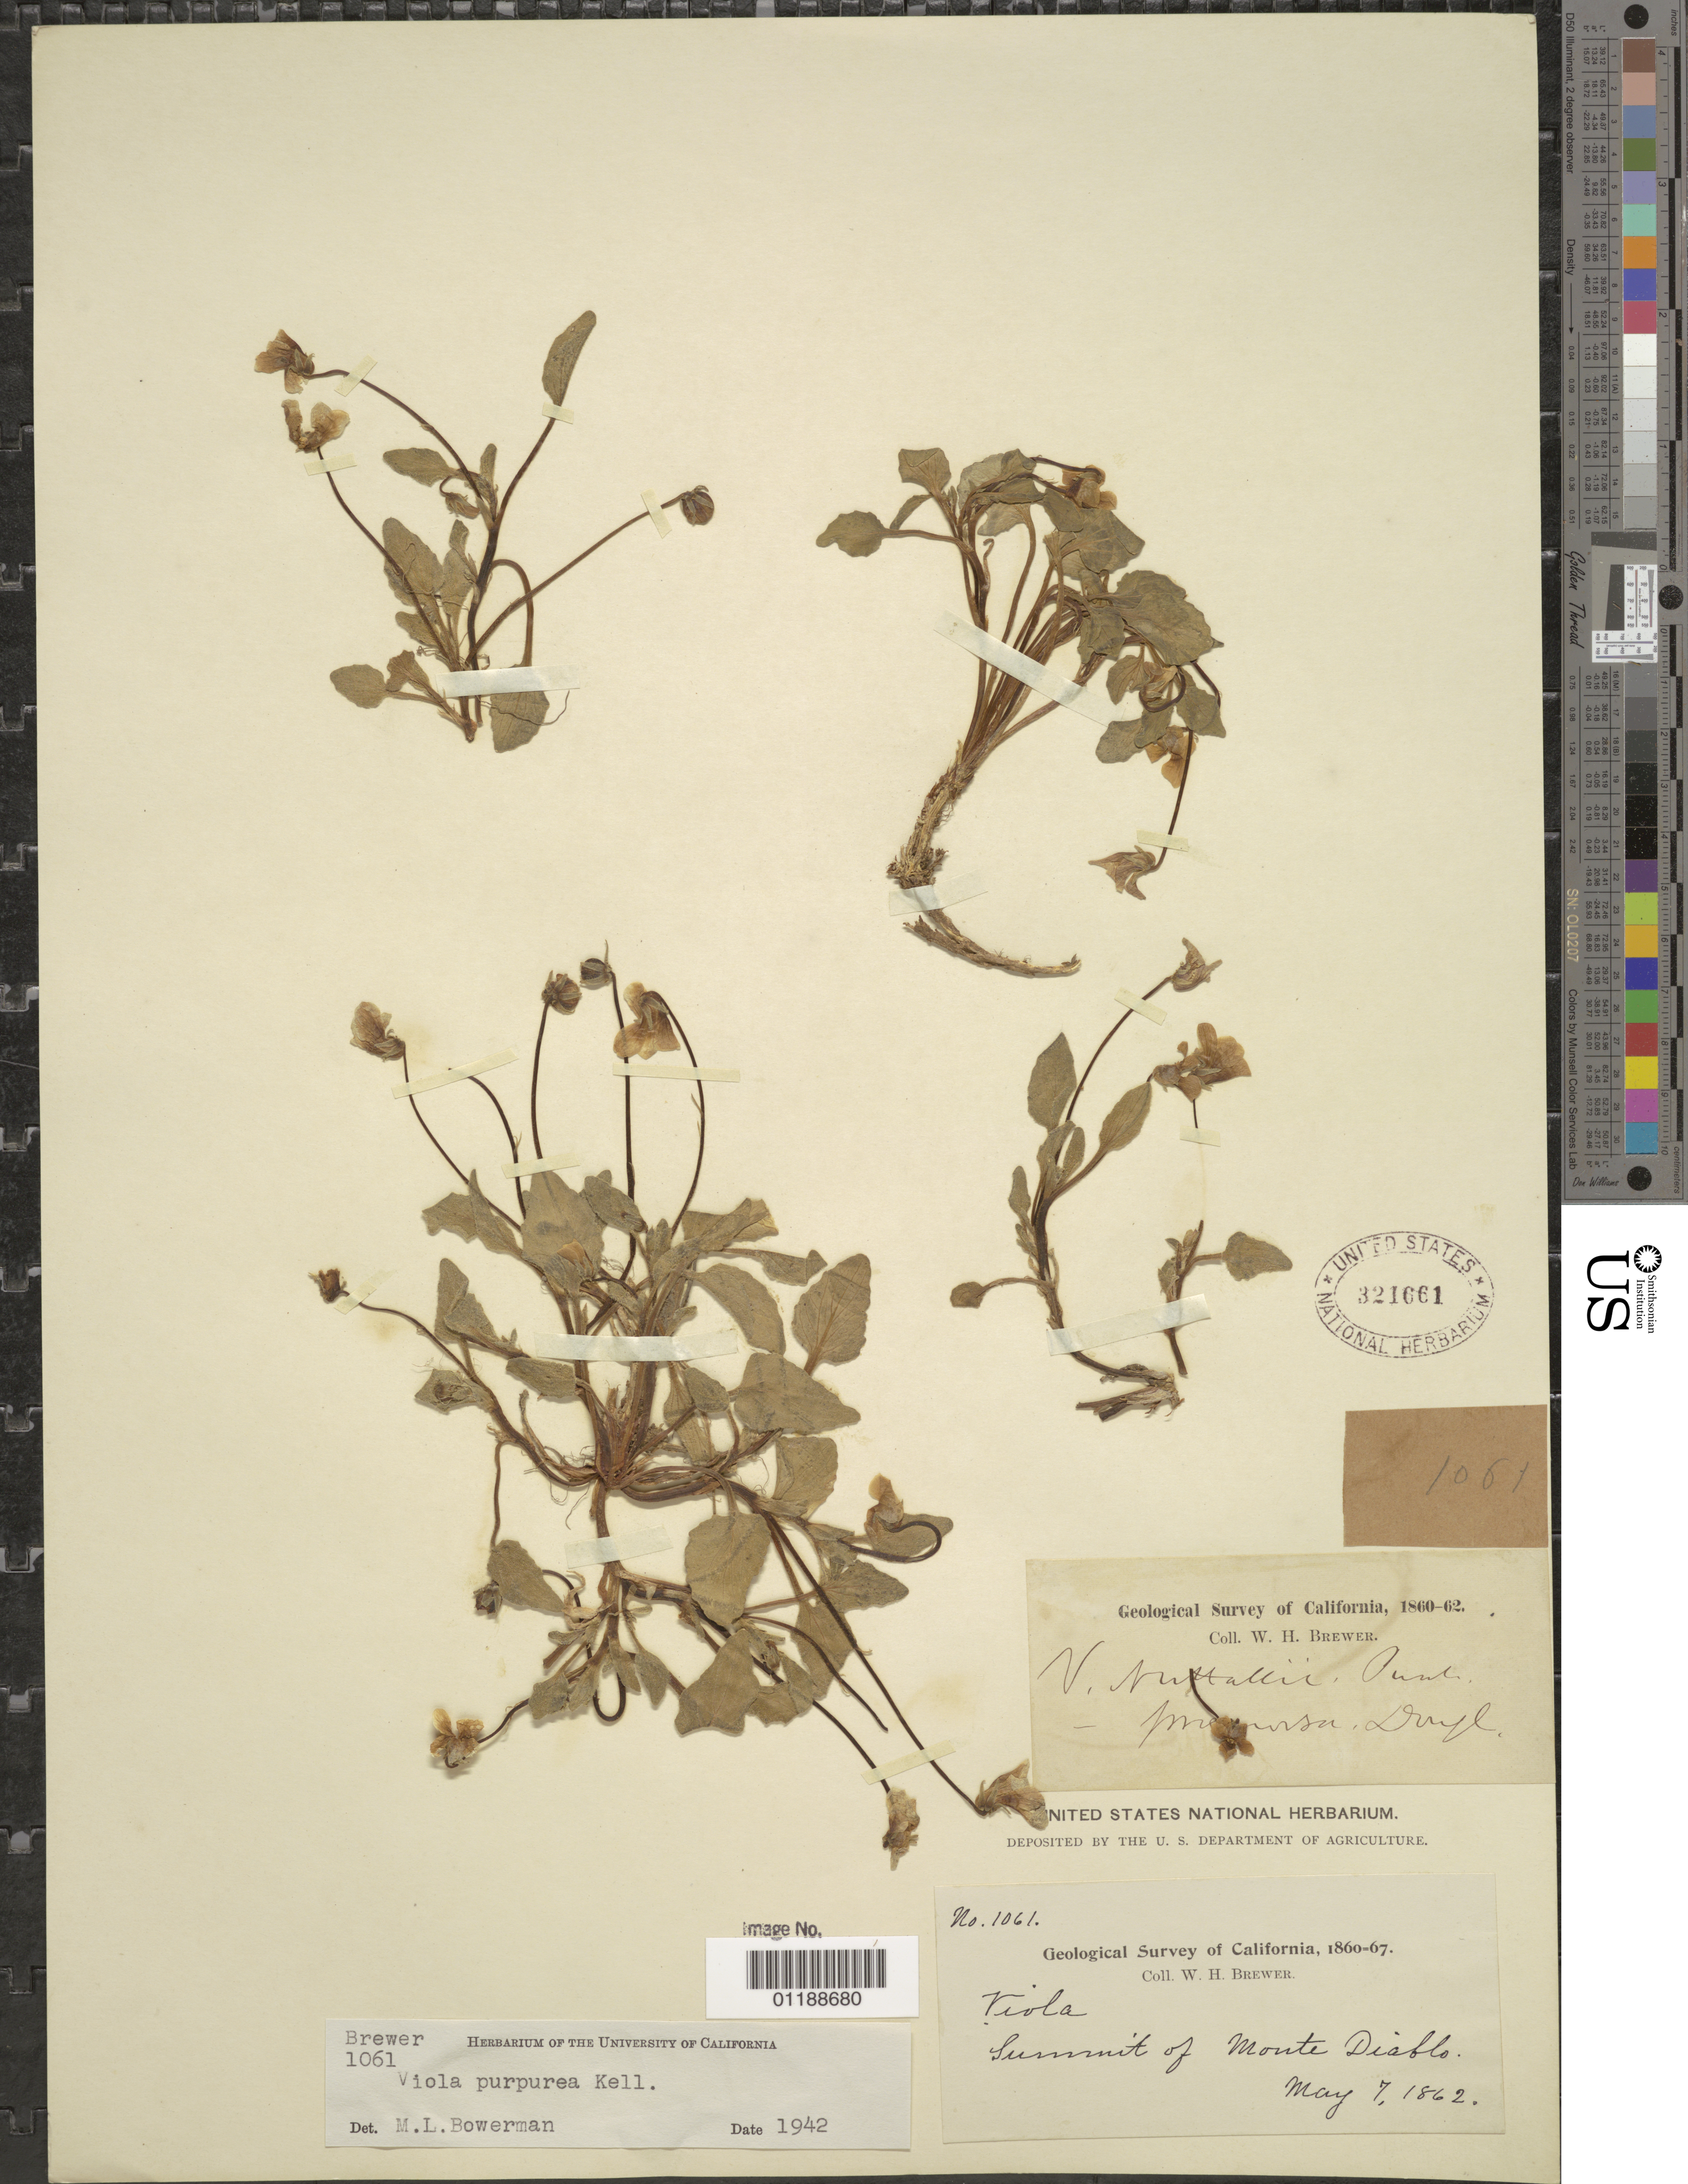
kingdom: Plantae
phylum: Tracheophyta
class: Magnoliopsida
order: Malpighiales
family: Violaceae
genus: Viola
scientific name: Viola purpurea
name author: Kellogg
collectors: W. H. Brewer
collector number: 1061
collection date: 1862-05-07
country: United States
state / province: California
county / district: Contra Costa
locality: Summit of Monte Diablo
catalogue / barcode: US 321661